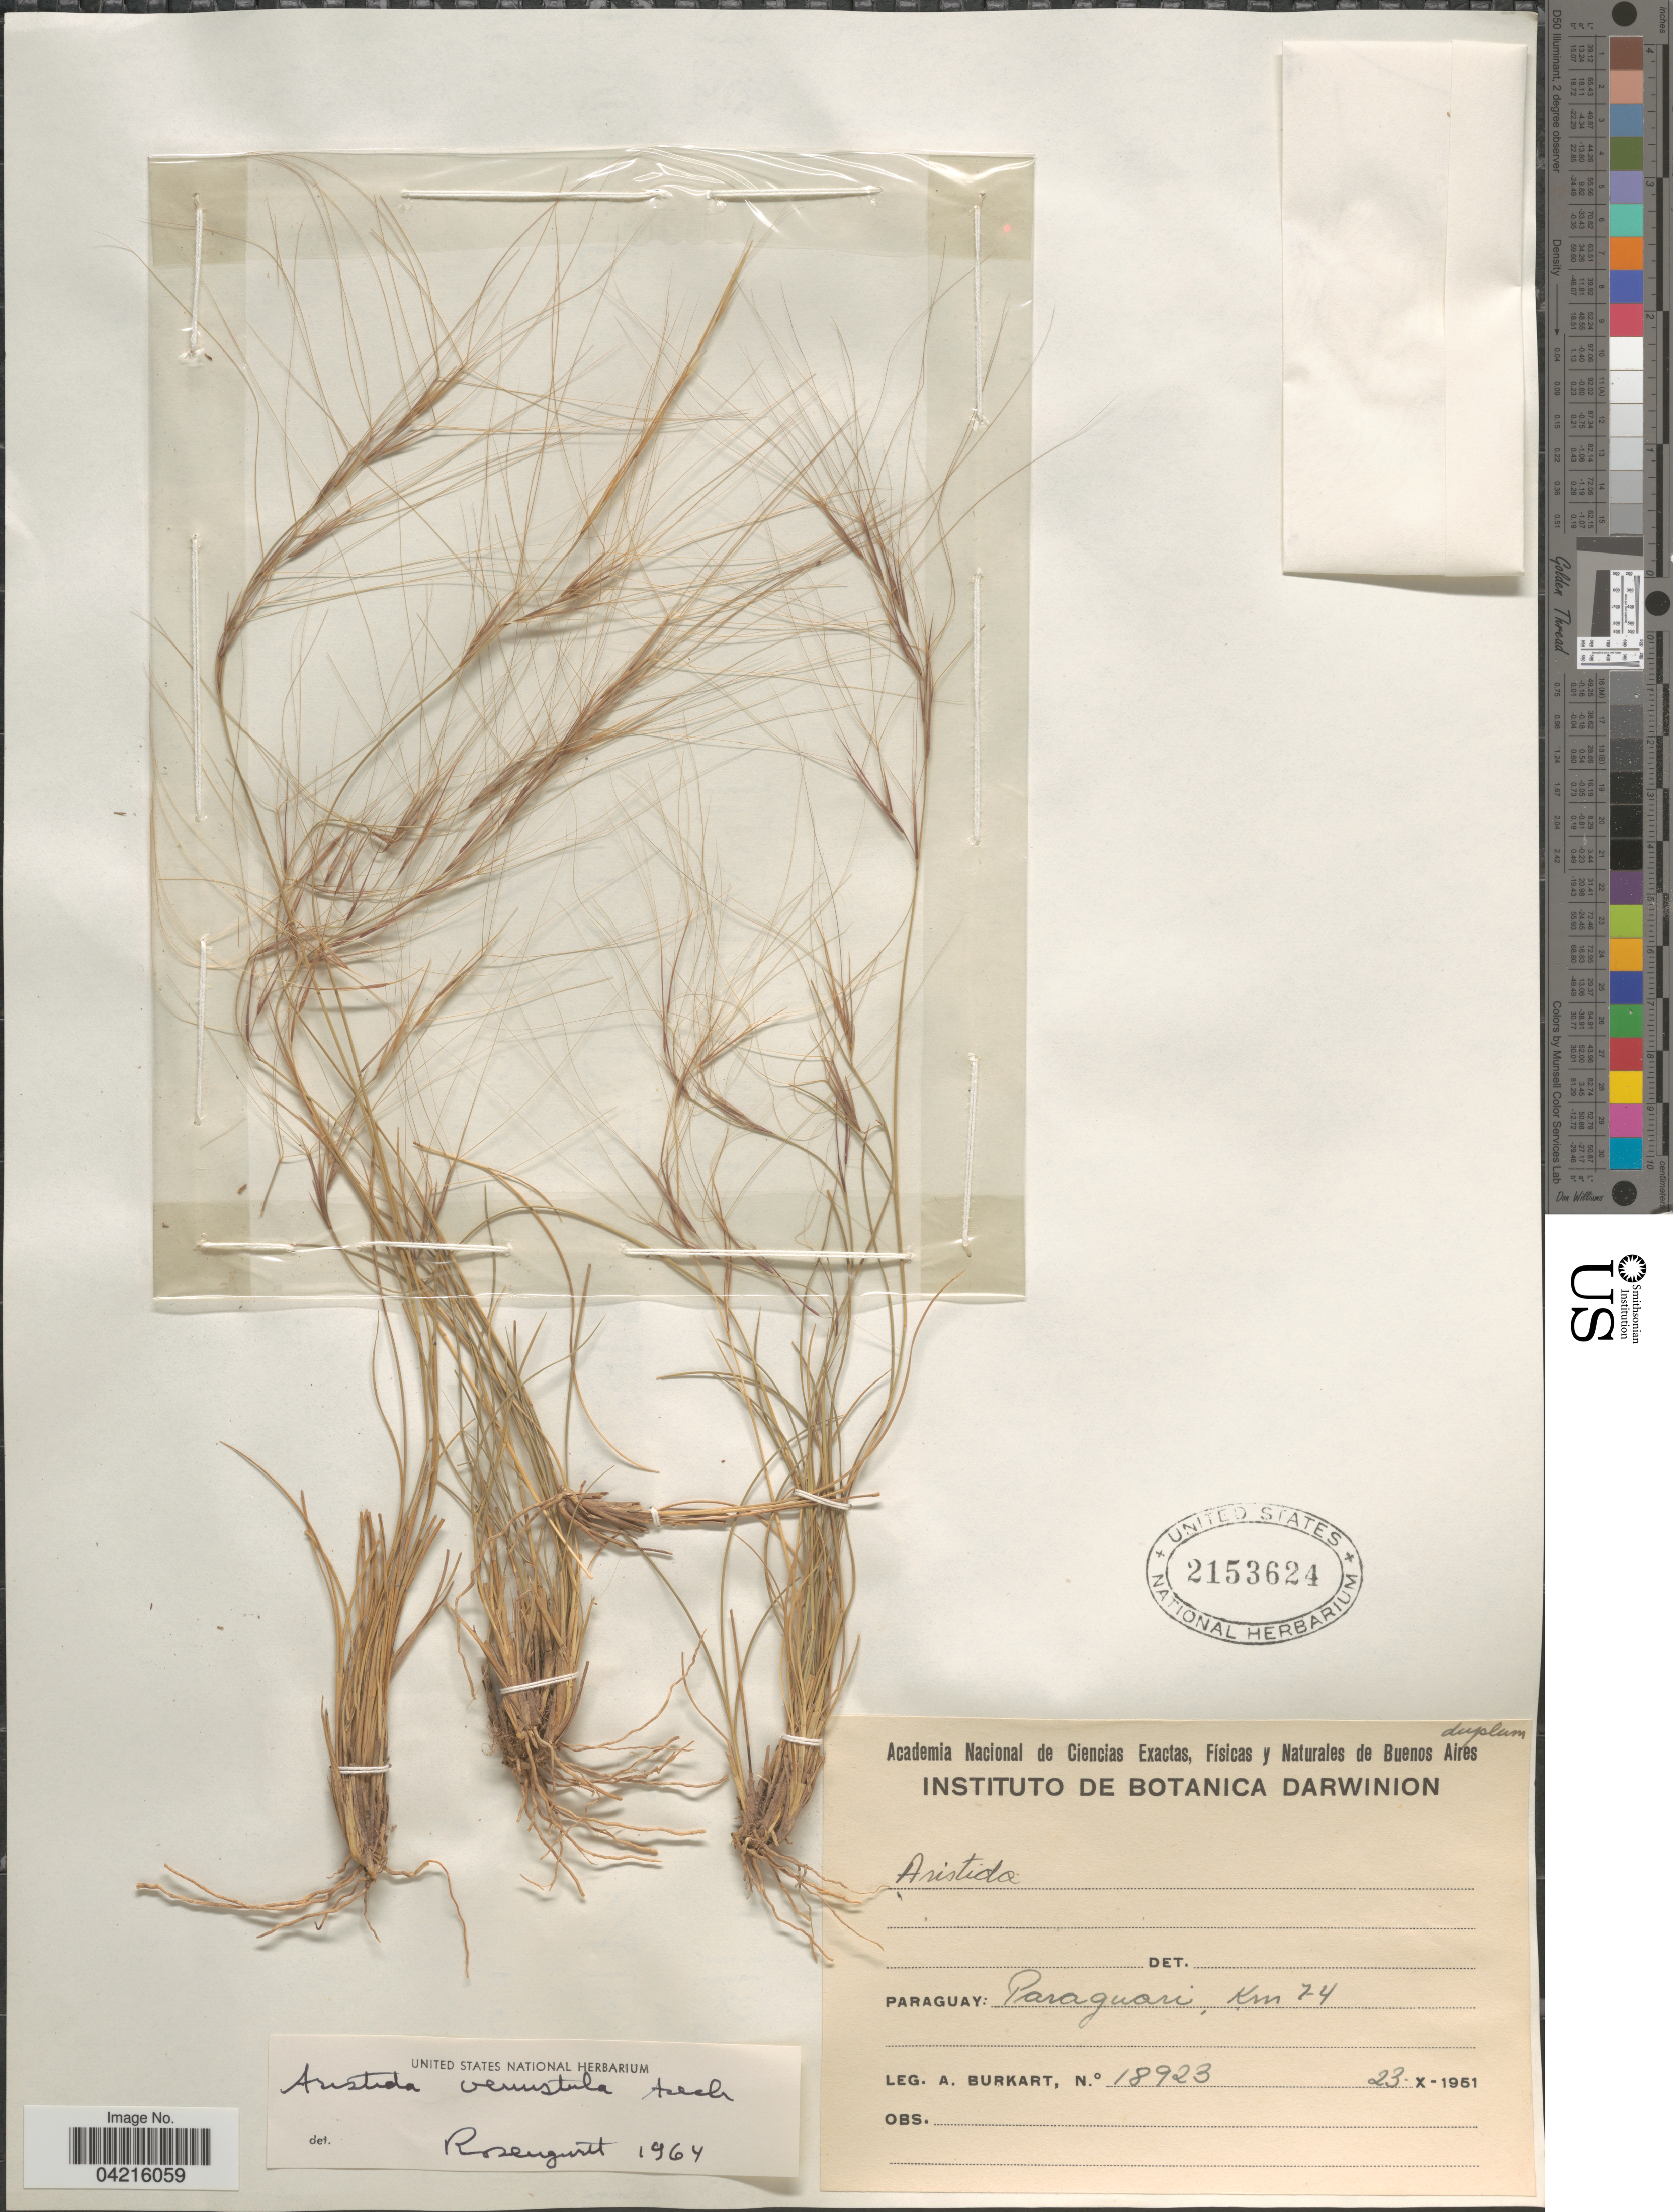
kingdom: Plantae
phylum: Tracheophyta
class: Liliopsida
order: Poales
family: Poaceae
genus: Aristida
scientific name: Aristida venustula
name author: Arechav.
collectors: A. E. Burkart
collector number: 18923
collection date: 1951-10-23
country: Paraguay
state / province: Paraguari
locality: Km 74.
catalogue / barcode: US 2153624